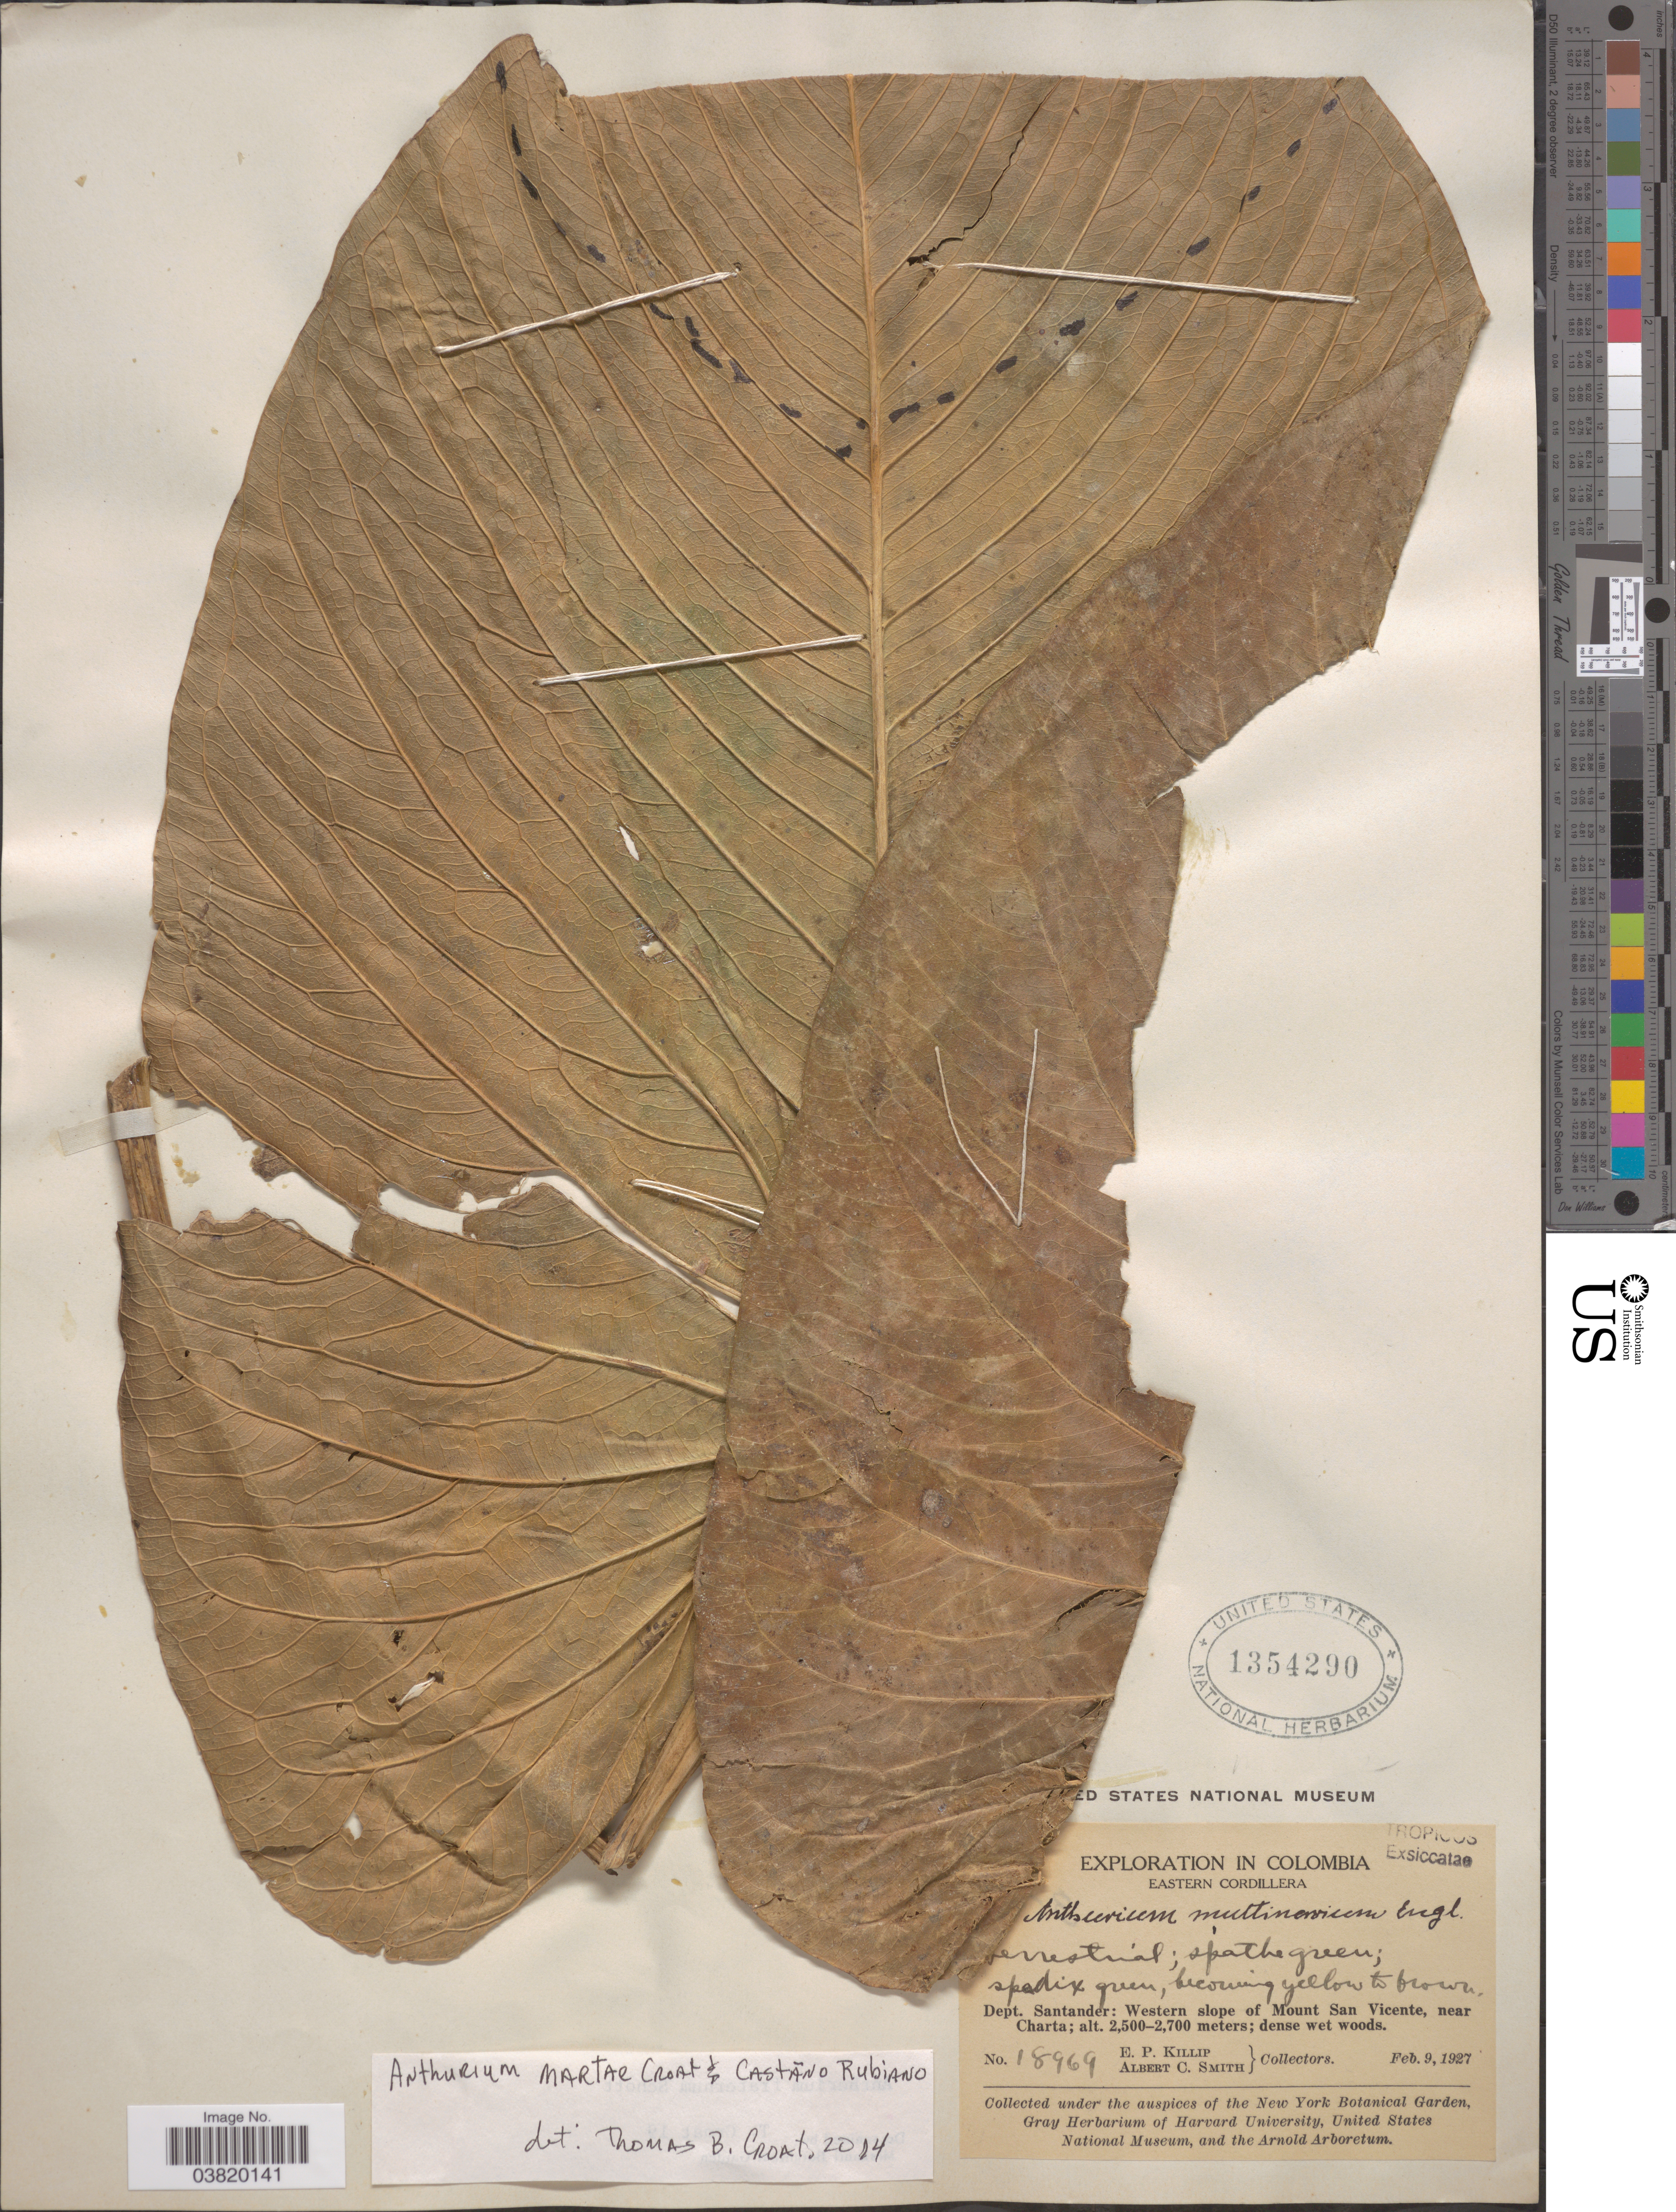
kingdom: Plantae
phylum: Tracheophyta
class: Liliopsida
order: Alismatales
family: Araceae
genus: Anthurium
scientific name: Anthurium martae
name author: Croat & Castaño-Rub.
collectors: E. P. Killip & A. C. Smith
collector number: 18969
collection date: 1927-02-09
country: Colombia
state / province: Santander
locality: Eastern Cordillera. Dept. Santander: Western slope of Mount San Vicente, near Charta.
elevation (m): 2500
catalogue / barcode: US 1354290